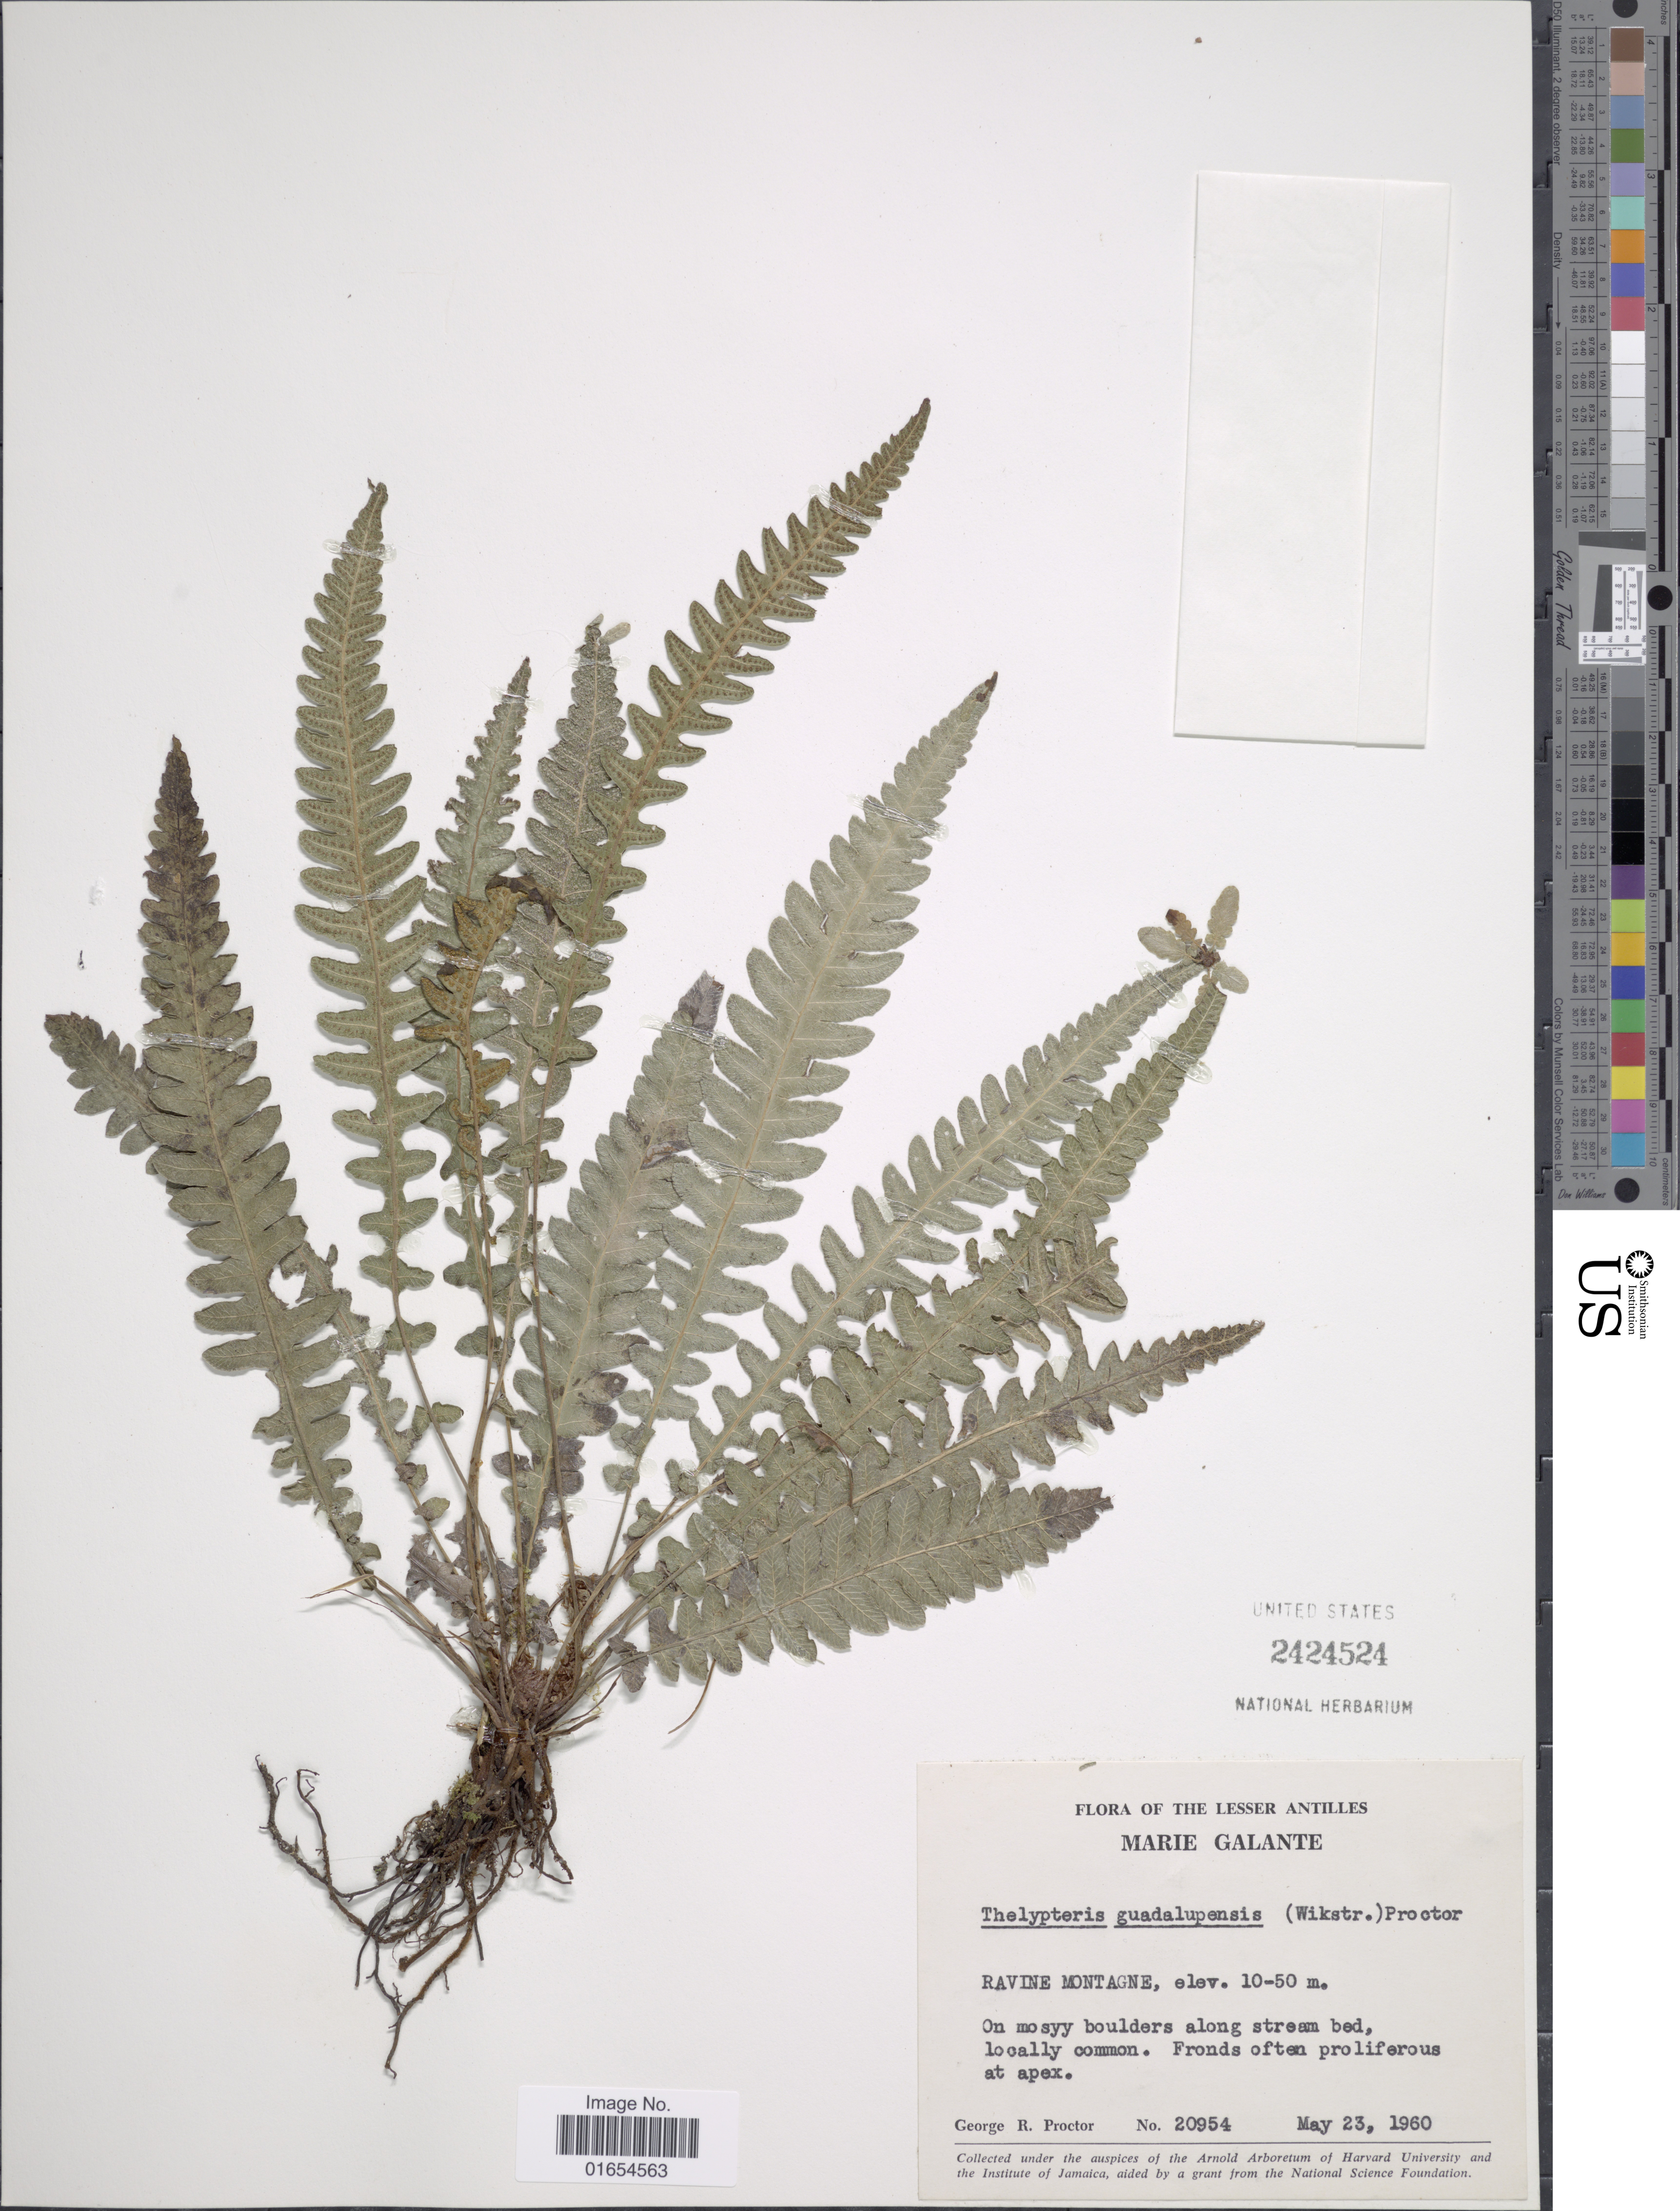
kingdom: Plantae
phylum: Tracheophyta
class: Polypodiopsida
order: Polypodiales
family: Thelypteridaceae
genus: Goniopteris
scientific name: Goniopteris guadelupensis (Wikstr.) comb. nov., ined 2015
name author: (Wikstr.)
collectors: G. Proctor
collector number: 20954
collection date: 1960-05-23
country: Guadeloupe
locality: The Lesser Antilles, Marie Galante, Ravine Montagne, On mossy boulders along stream bed, locally common. Fronds often proliferous at apex.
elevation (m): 10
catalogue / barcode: US 2424524